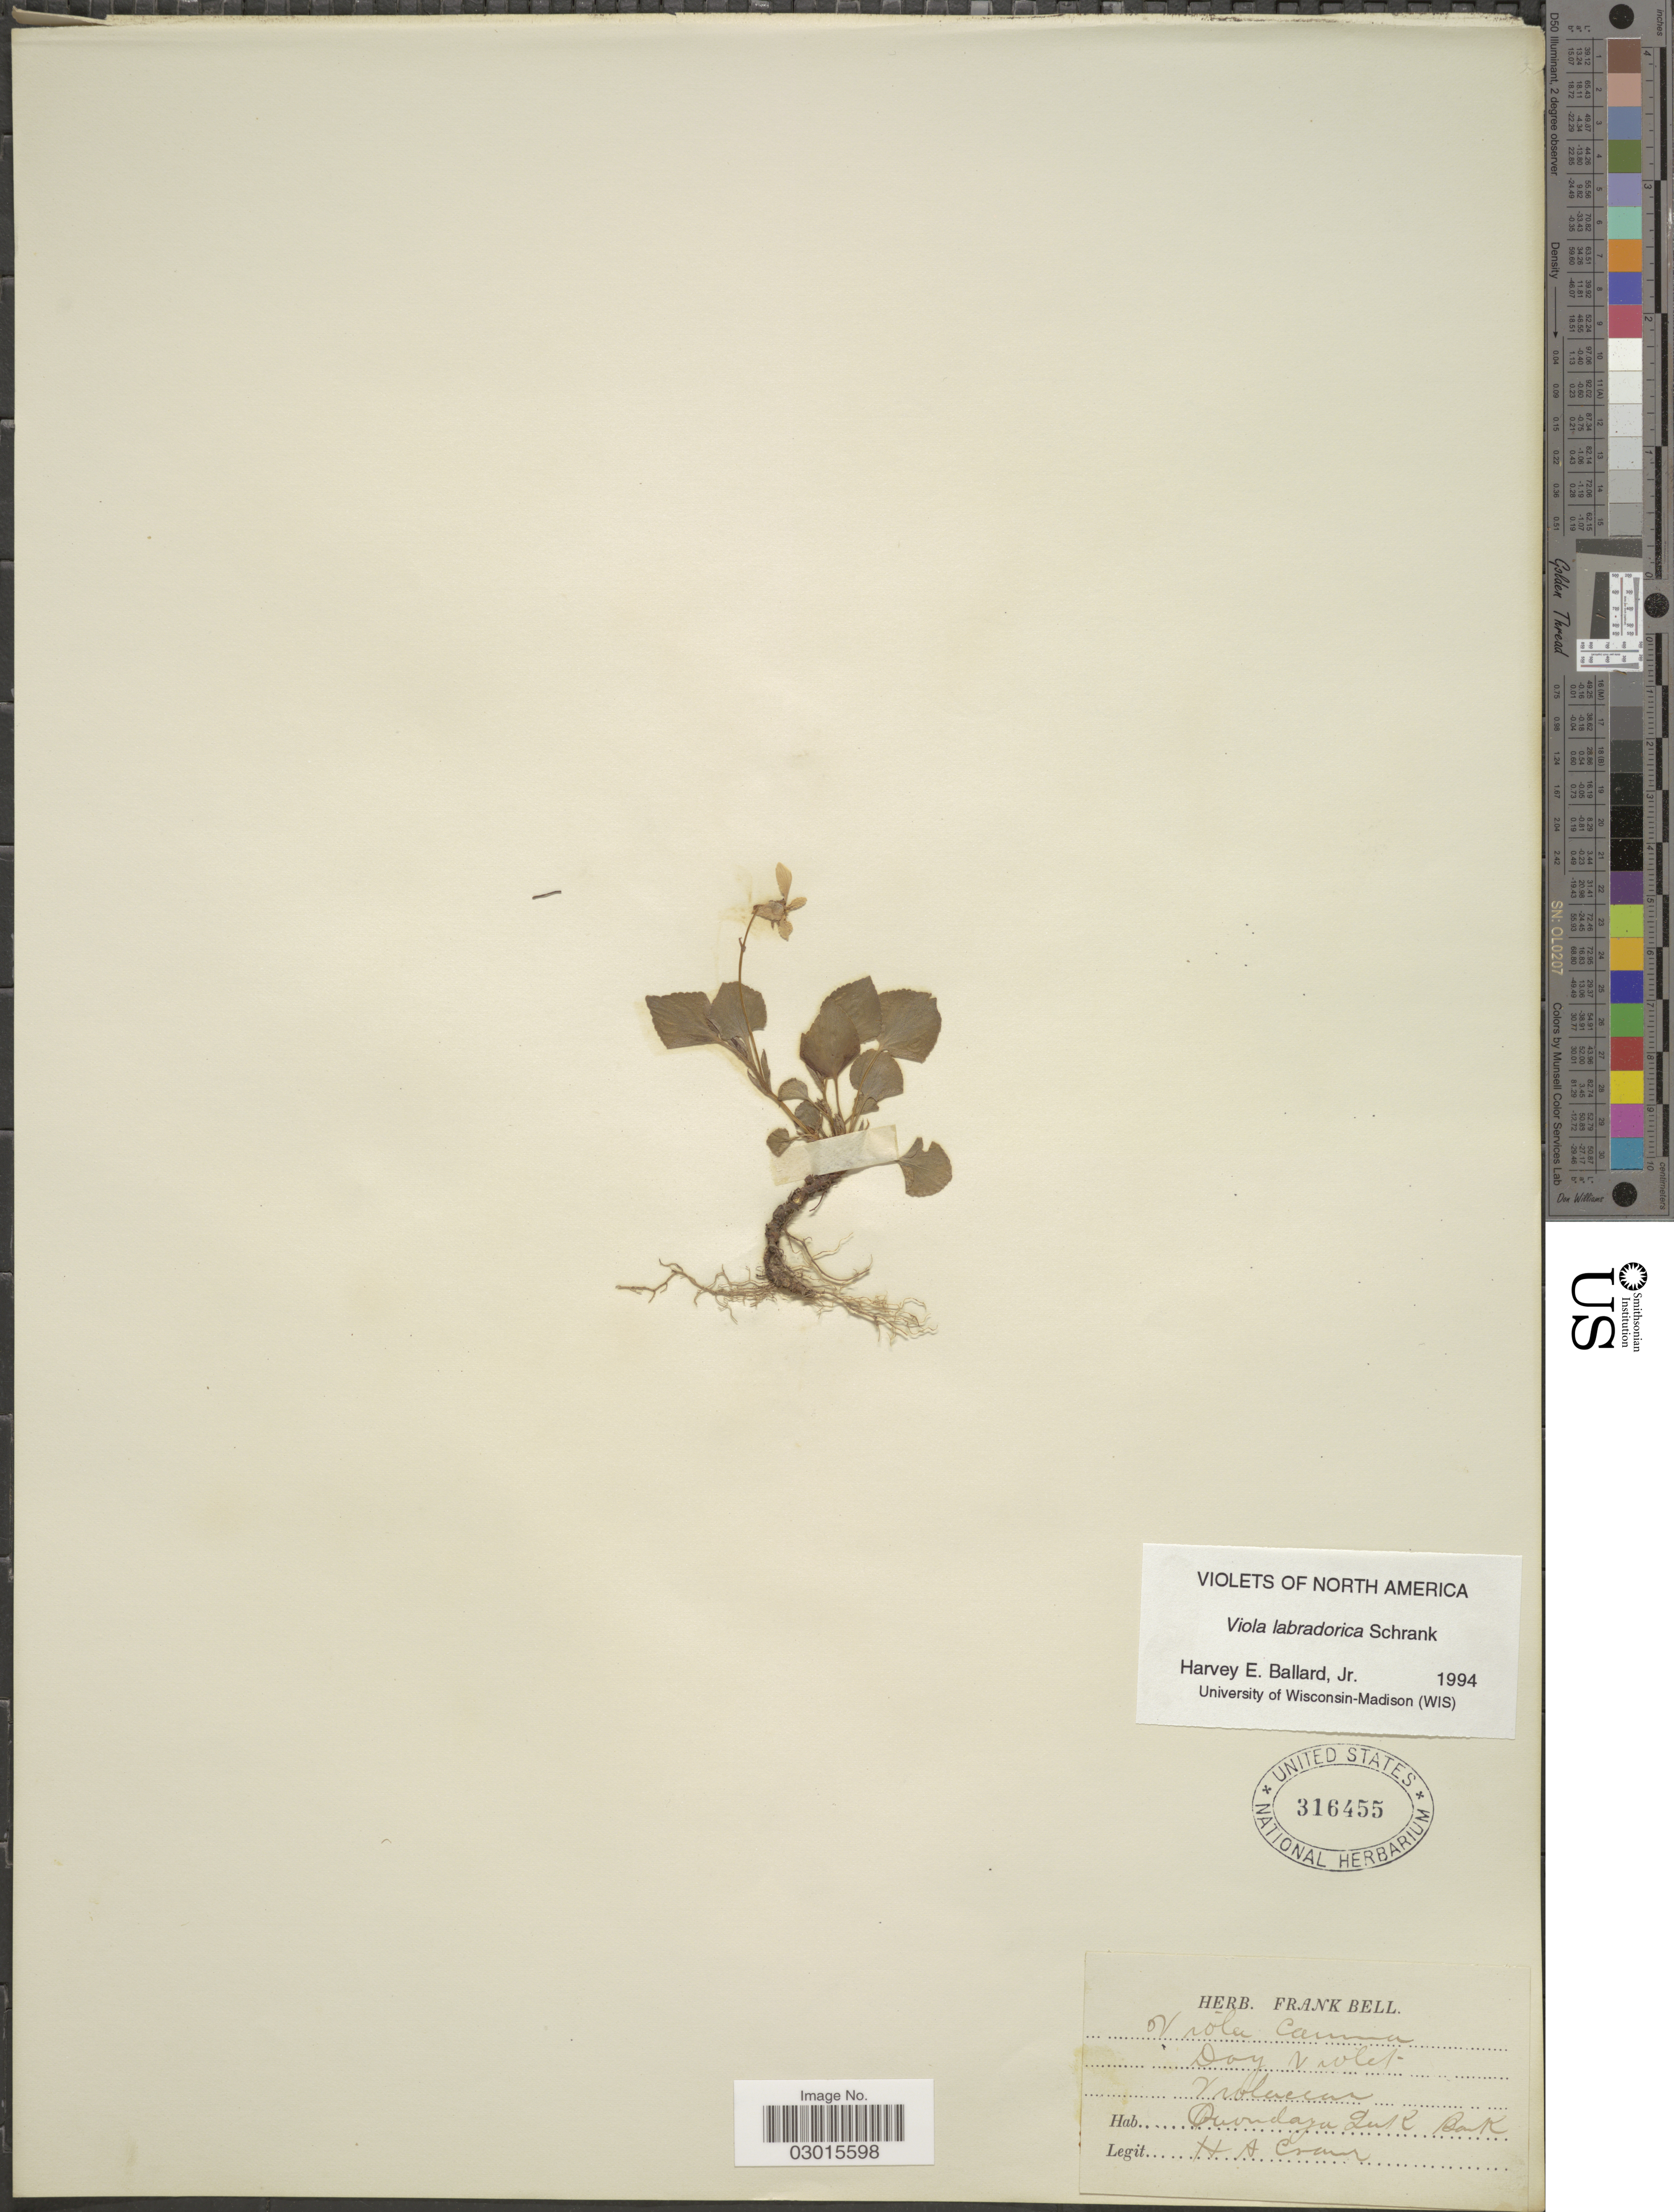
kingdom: Plantae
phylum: Tracheophyta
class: Magnoliopsida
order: Malpighiales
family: Violaceae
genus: Viola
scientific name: Viola labradorica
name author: Schrank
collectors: H. Crane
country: United States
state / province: New York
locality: Onondaga Lake Bank.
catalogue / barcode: US 316455